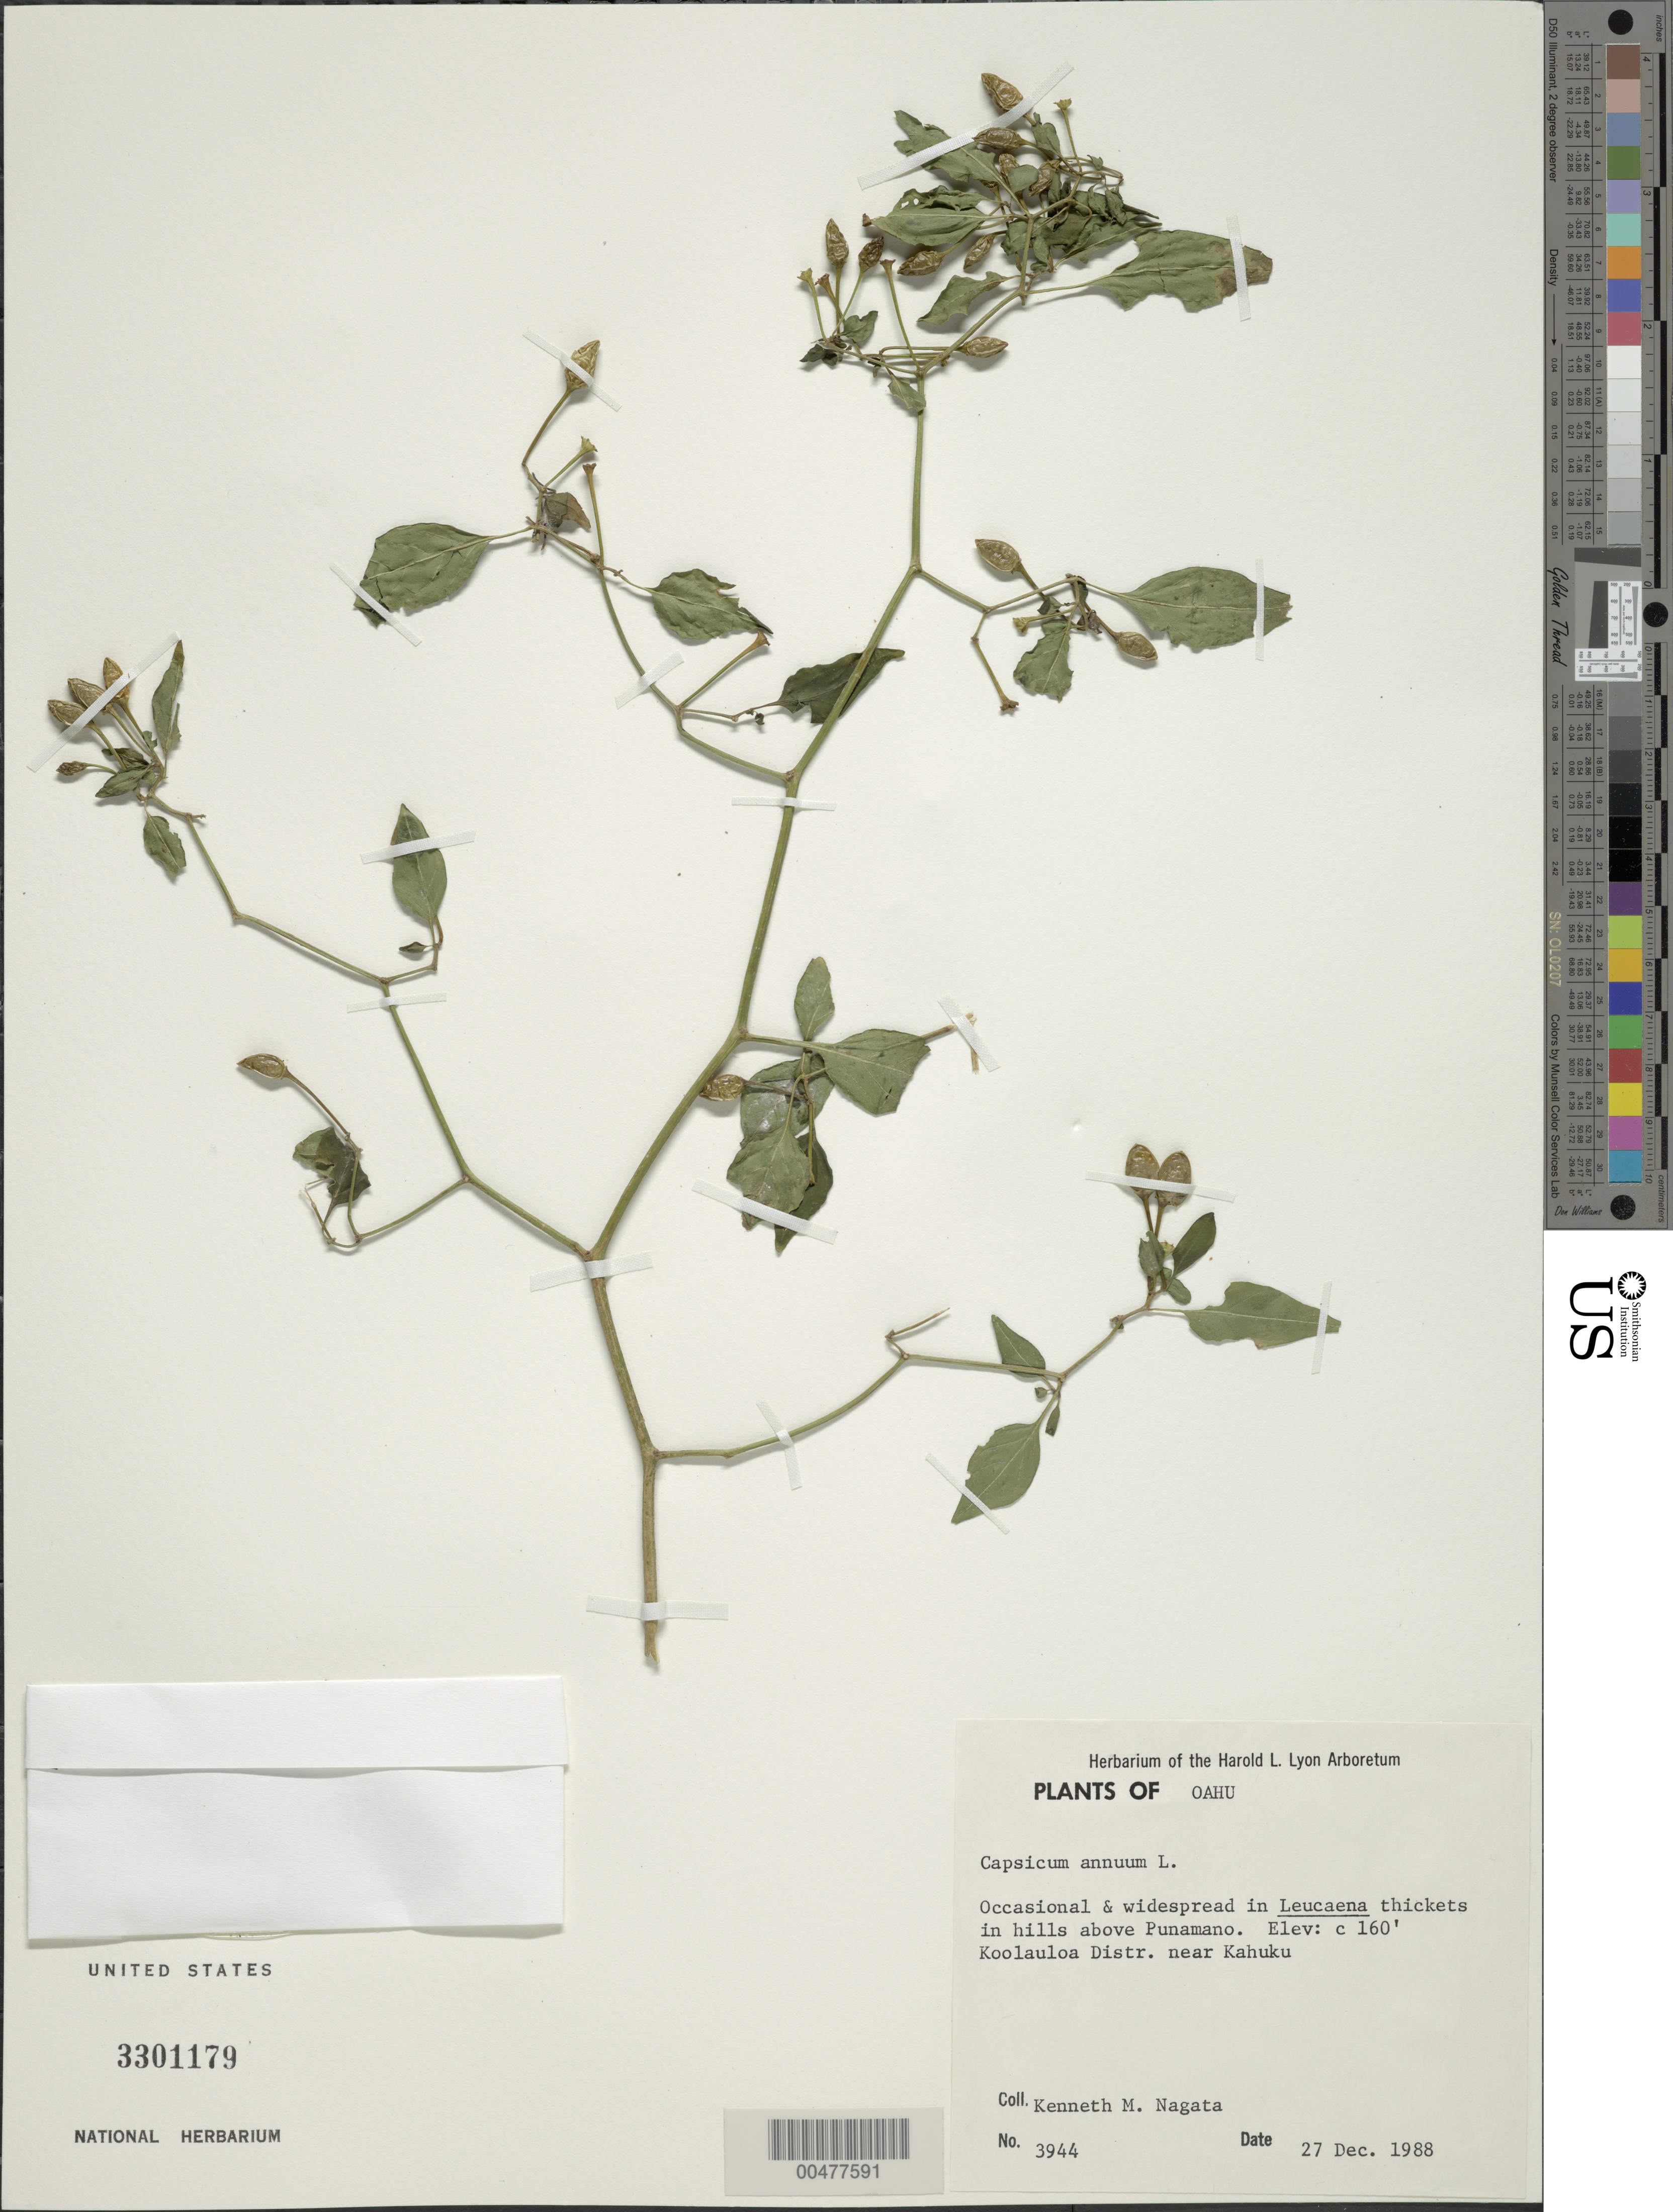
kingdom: Plantae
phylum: Tracheophyta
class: Magnoliopsida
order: Solanales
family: Solanaceae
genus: Capsicum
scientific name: Capsicum annuum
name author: L.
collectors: K. Nagata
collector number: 3944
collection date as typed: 27 Dec 1988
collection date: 1988-12-27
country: United States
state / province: Hawaii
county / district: Honolulu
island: Oahu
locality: Above Puuamano, Koolauloa Dist., near Kahuku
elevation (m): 49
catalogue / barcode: US 3301179